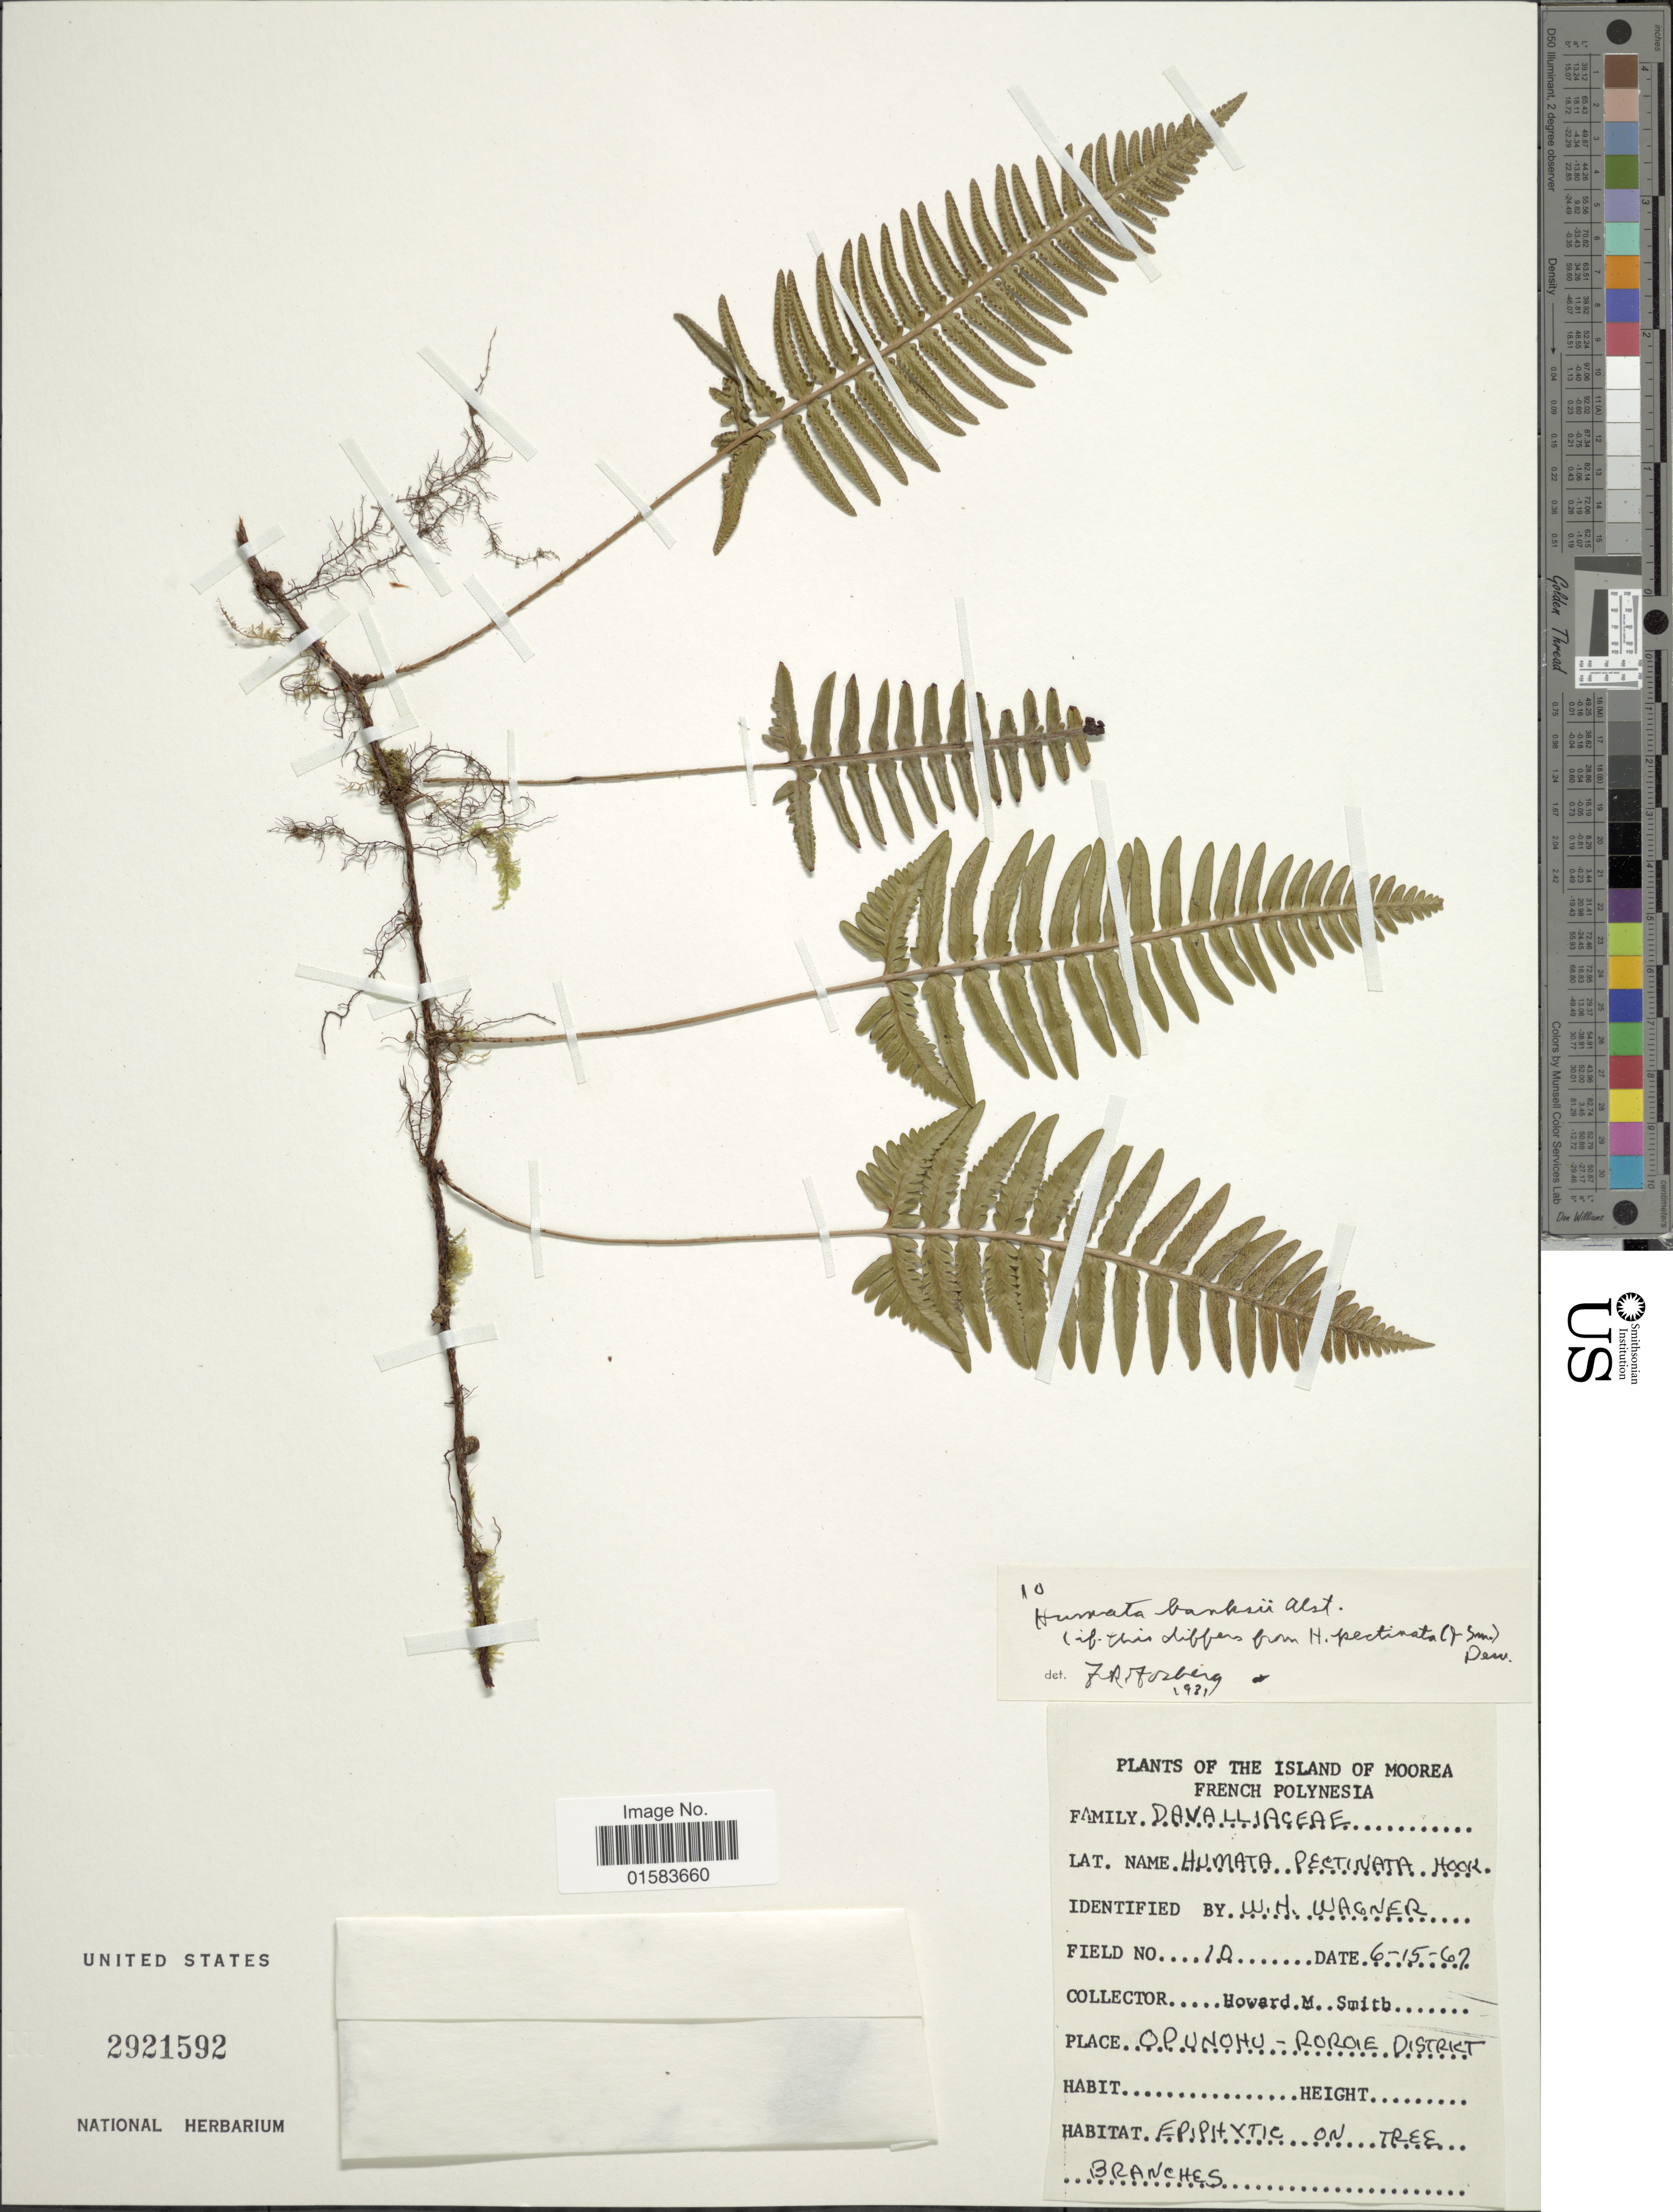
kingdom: Plantae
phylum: Tracheophyta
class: Polypodiopsida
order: Polypodiales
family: Davalliaceae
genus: Davallia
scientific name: Davallia pectinata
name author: Sm.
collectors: H. M. Smith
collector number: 10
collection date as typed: Transcribed d/m/y: 15/6/67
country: French Polynesia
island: Moorea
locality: Island of Moorea, Opunohu-Roroie District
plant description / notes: Corrected "Opunoho" to Opunohu.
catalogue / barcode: US 2921592